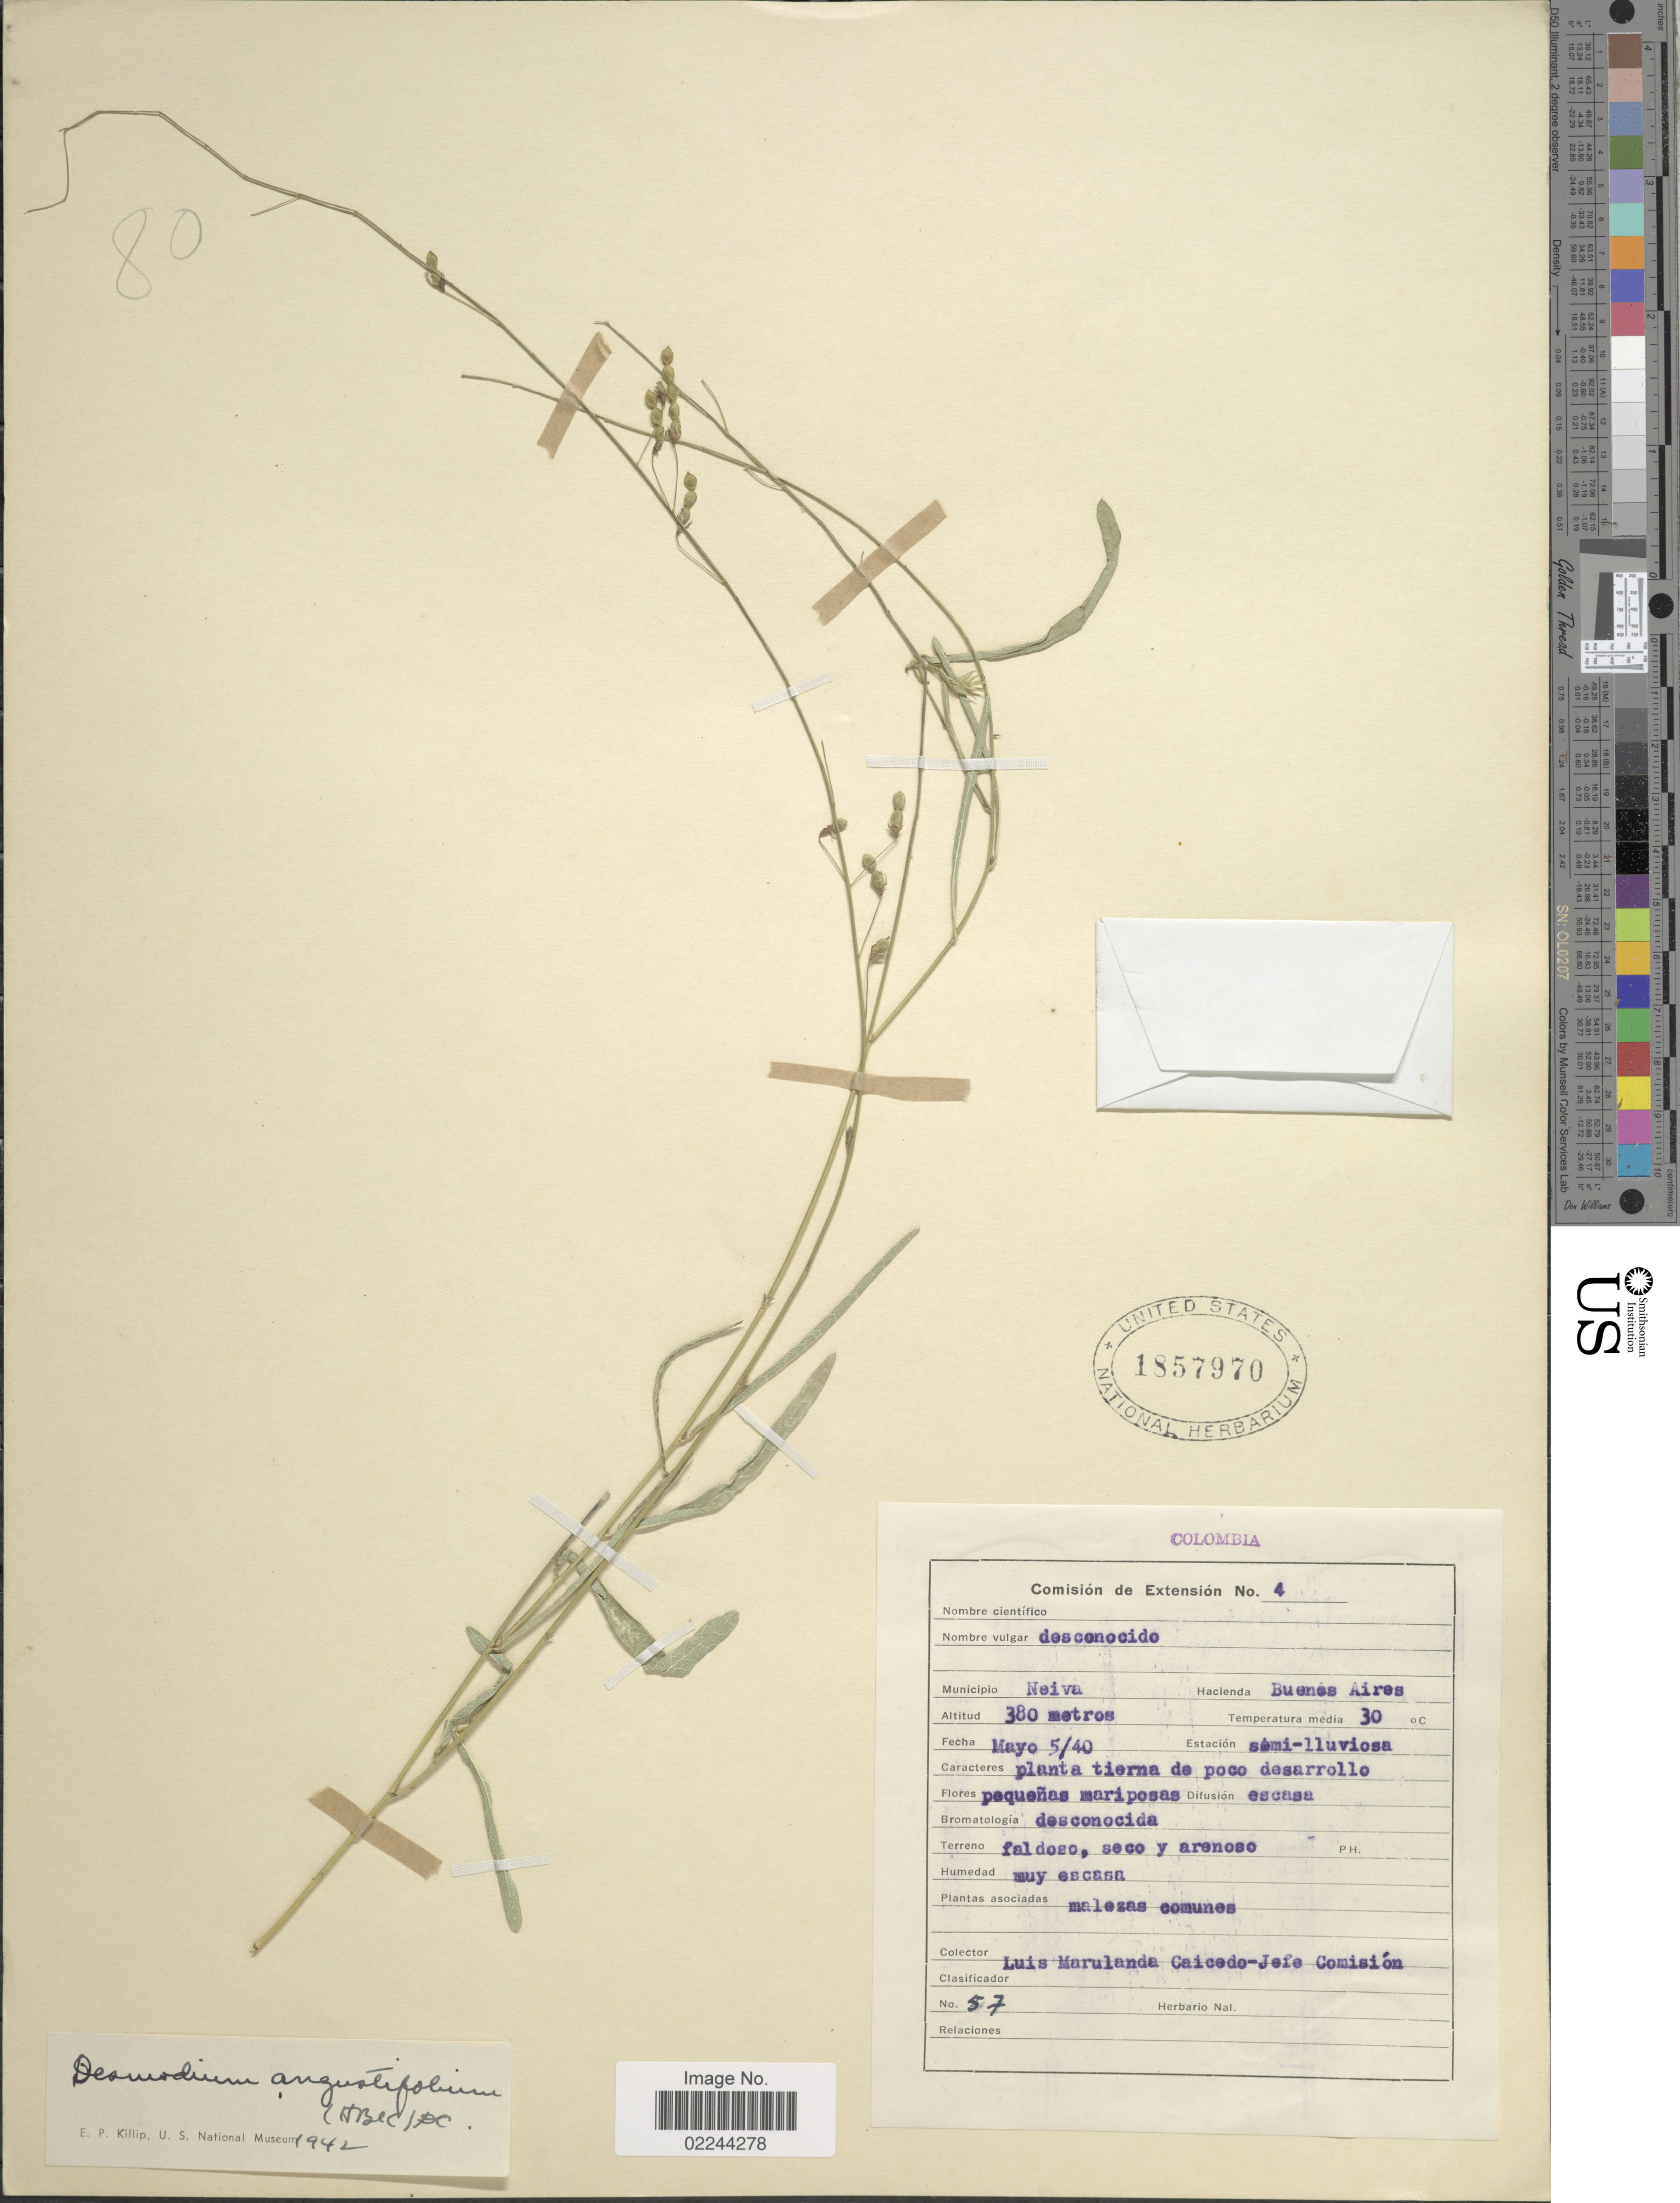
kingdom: Plantae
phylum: Tracheophyta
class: Magnoliopsida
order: Fabales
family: Fabaceae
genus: Desmodium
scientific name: Desmodium angustifolium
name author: (Kunth) DC.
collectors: L. Marulanda Caicedo & J. Comision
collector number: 57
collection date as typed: Transcribed d/m/y: 5/5/40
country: Colombia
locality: Municipio Neiva, Hacienda Buenos Aires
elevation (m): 380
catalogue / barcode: US 1857970